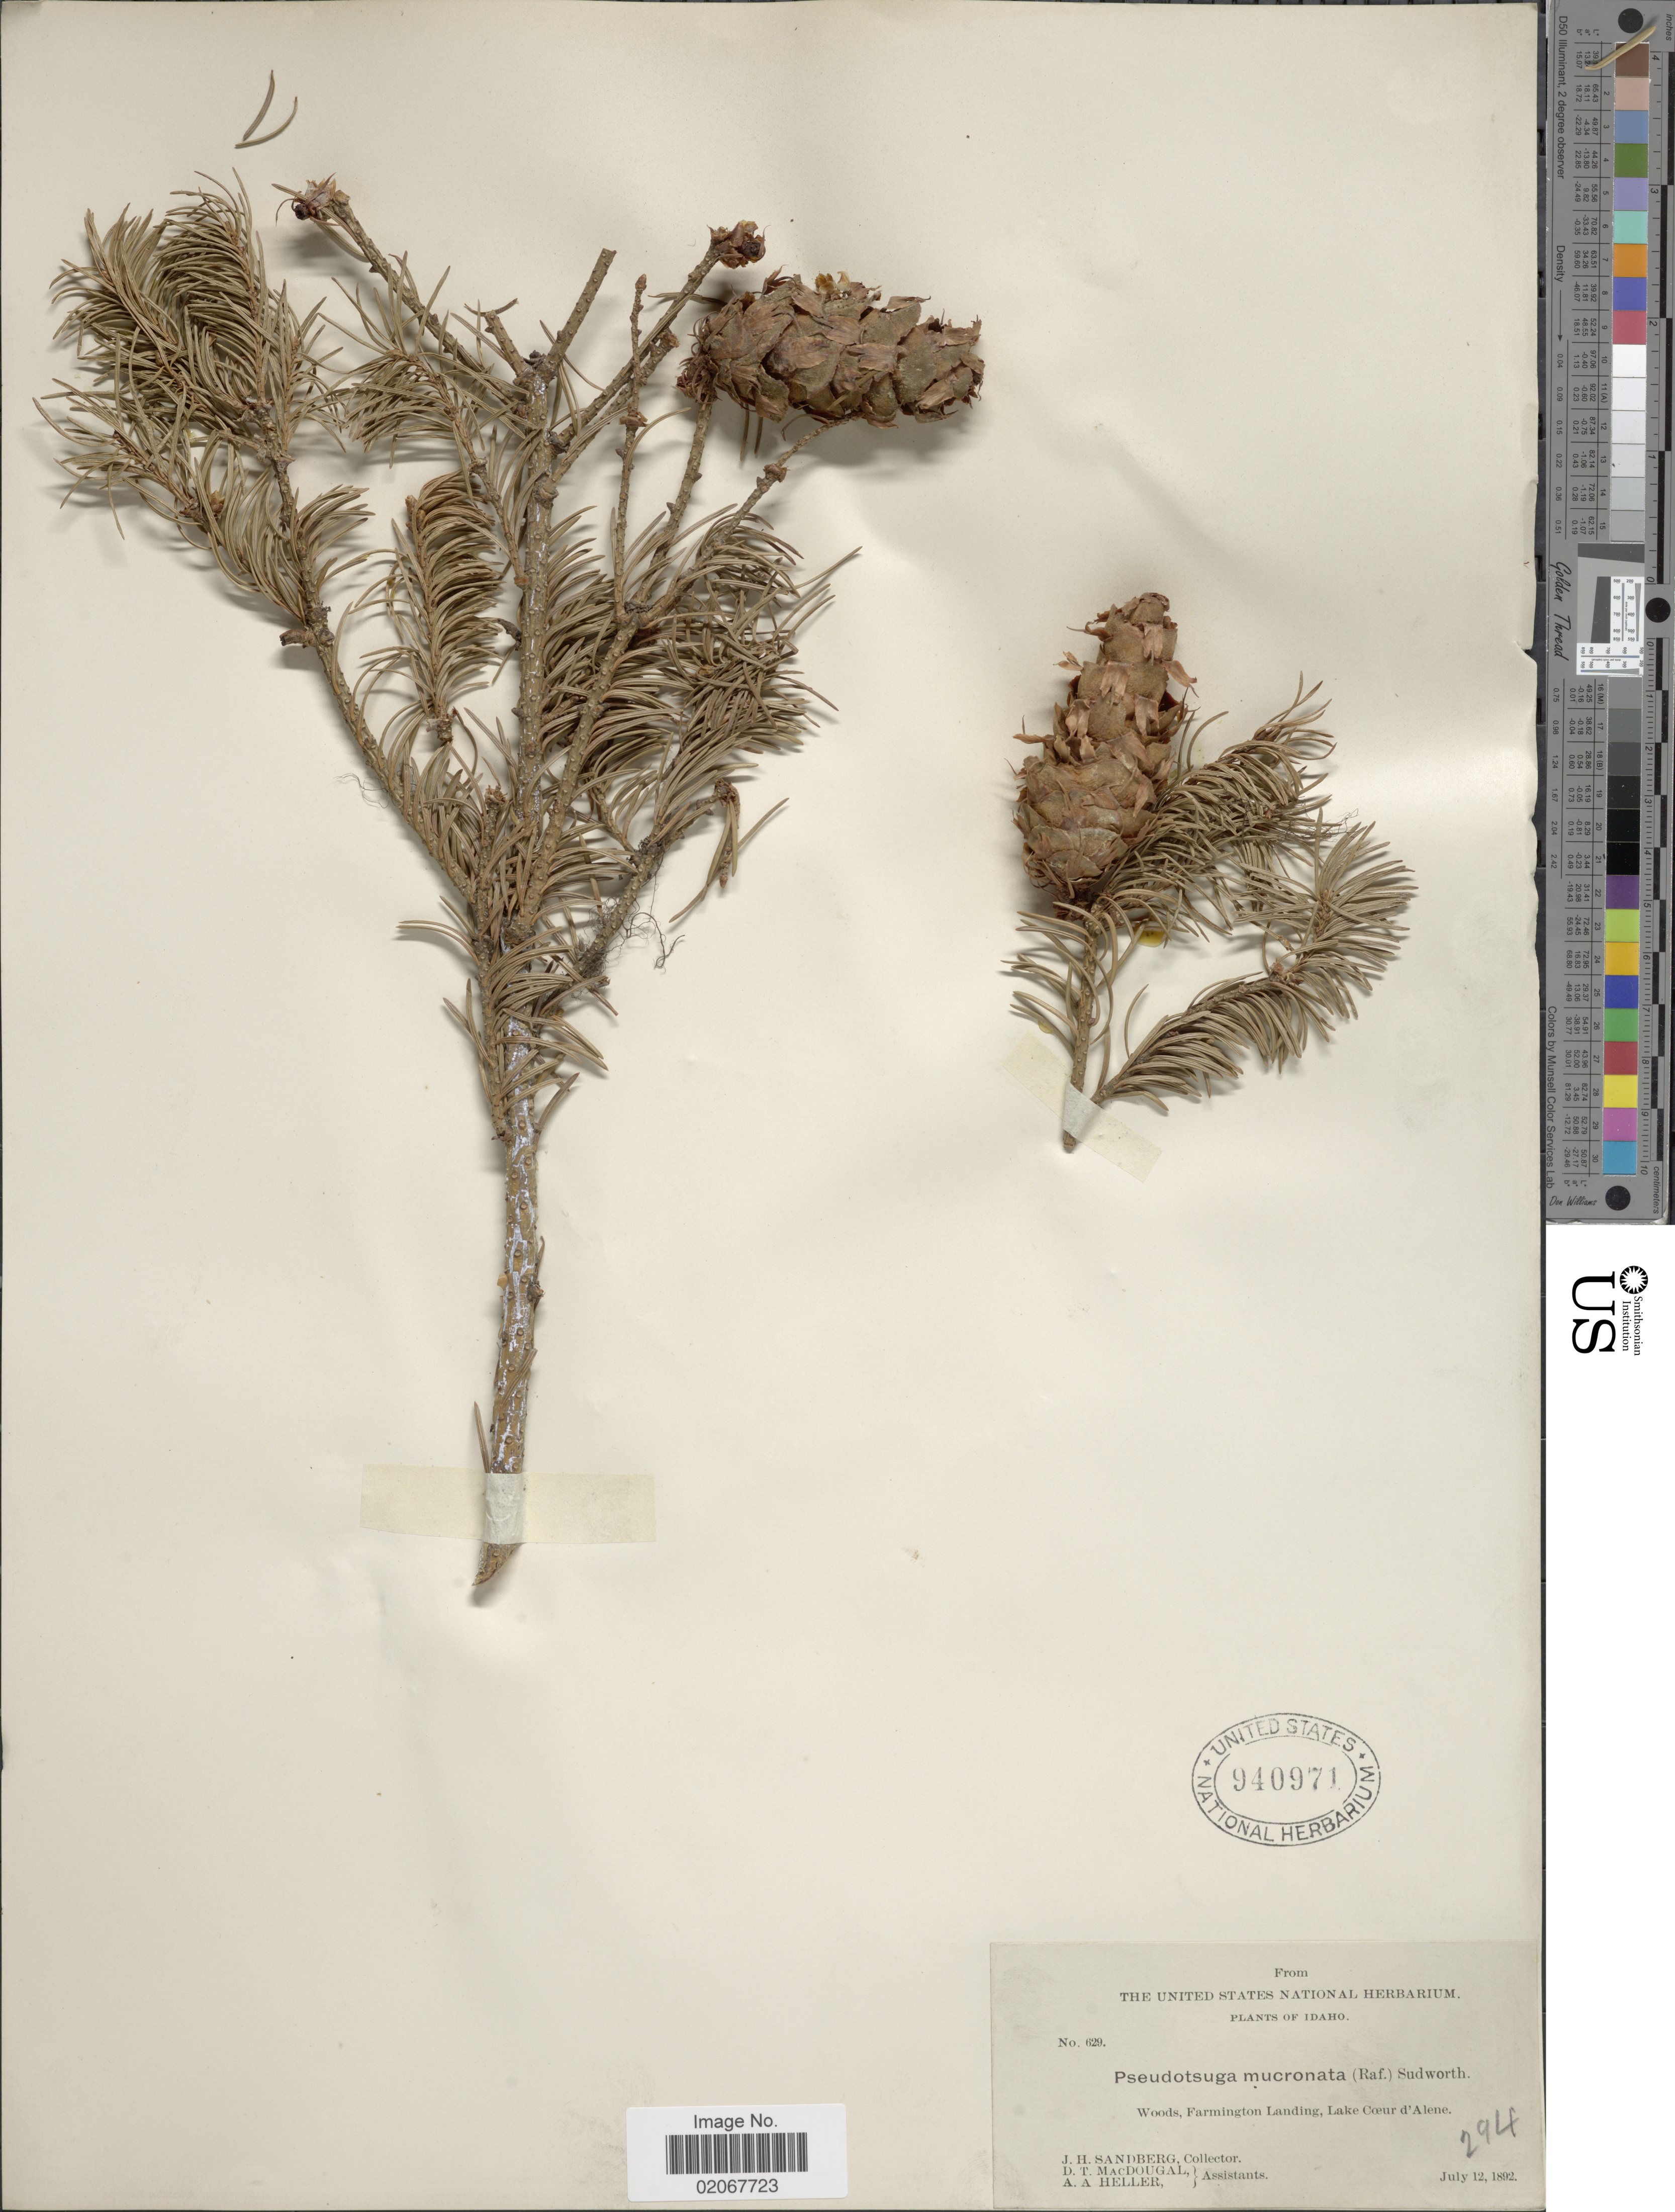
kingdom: Plantae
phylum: Tracheophyta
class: Pinopsida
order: Pinales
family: Pinaceae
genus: Pseudotsuga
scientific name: Pseudotsuga menziesii var. glauca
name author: (Beissn.) Franco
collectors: J. H. Sandberg, D. T. MacDougal & A. A. Heller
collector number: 629/294?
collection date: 1892-07-12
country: United States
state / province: Idaho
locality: Woods, Farmington Landing, lake Coeur d'Alene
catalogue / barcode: US 940971